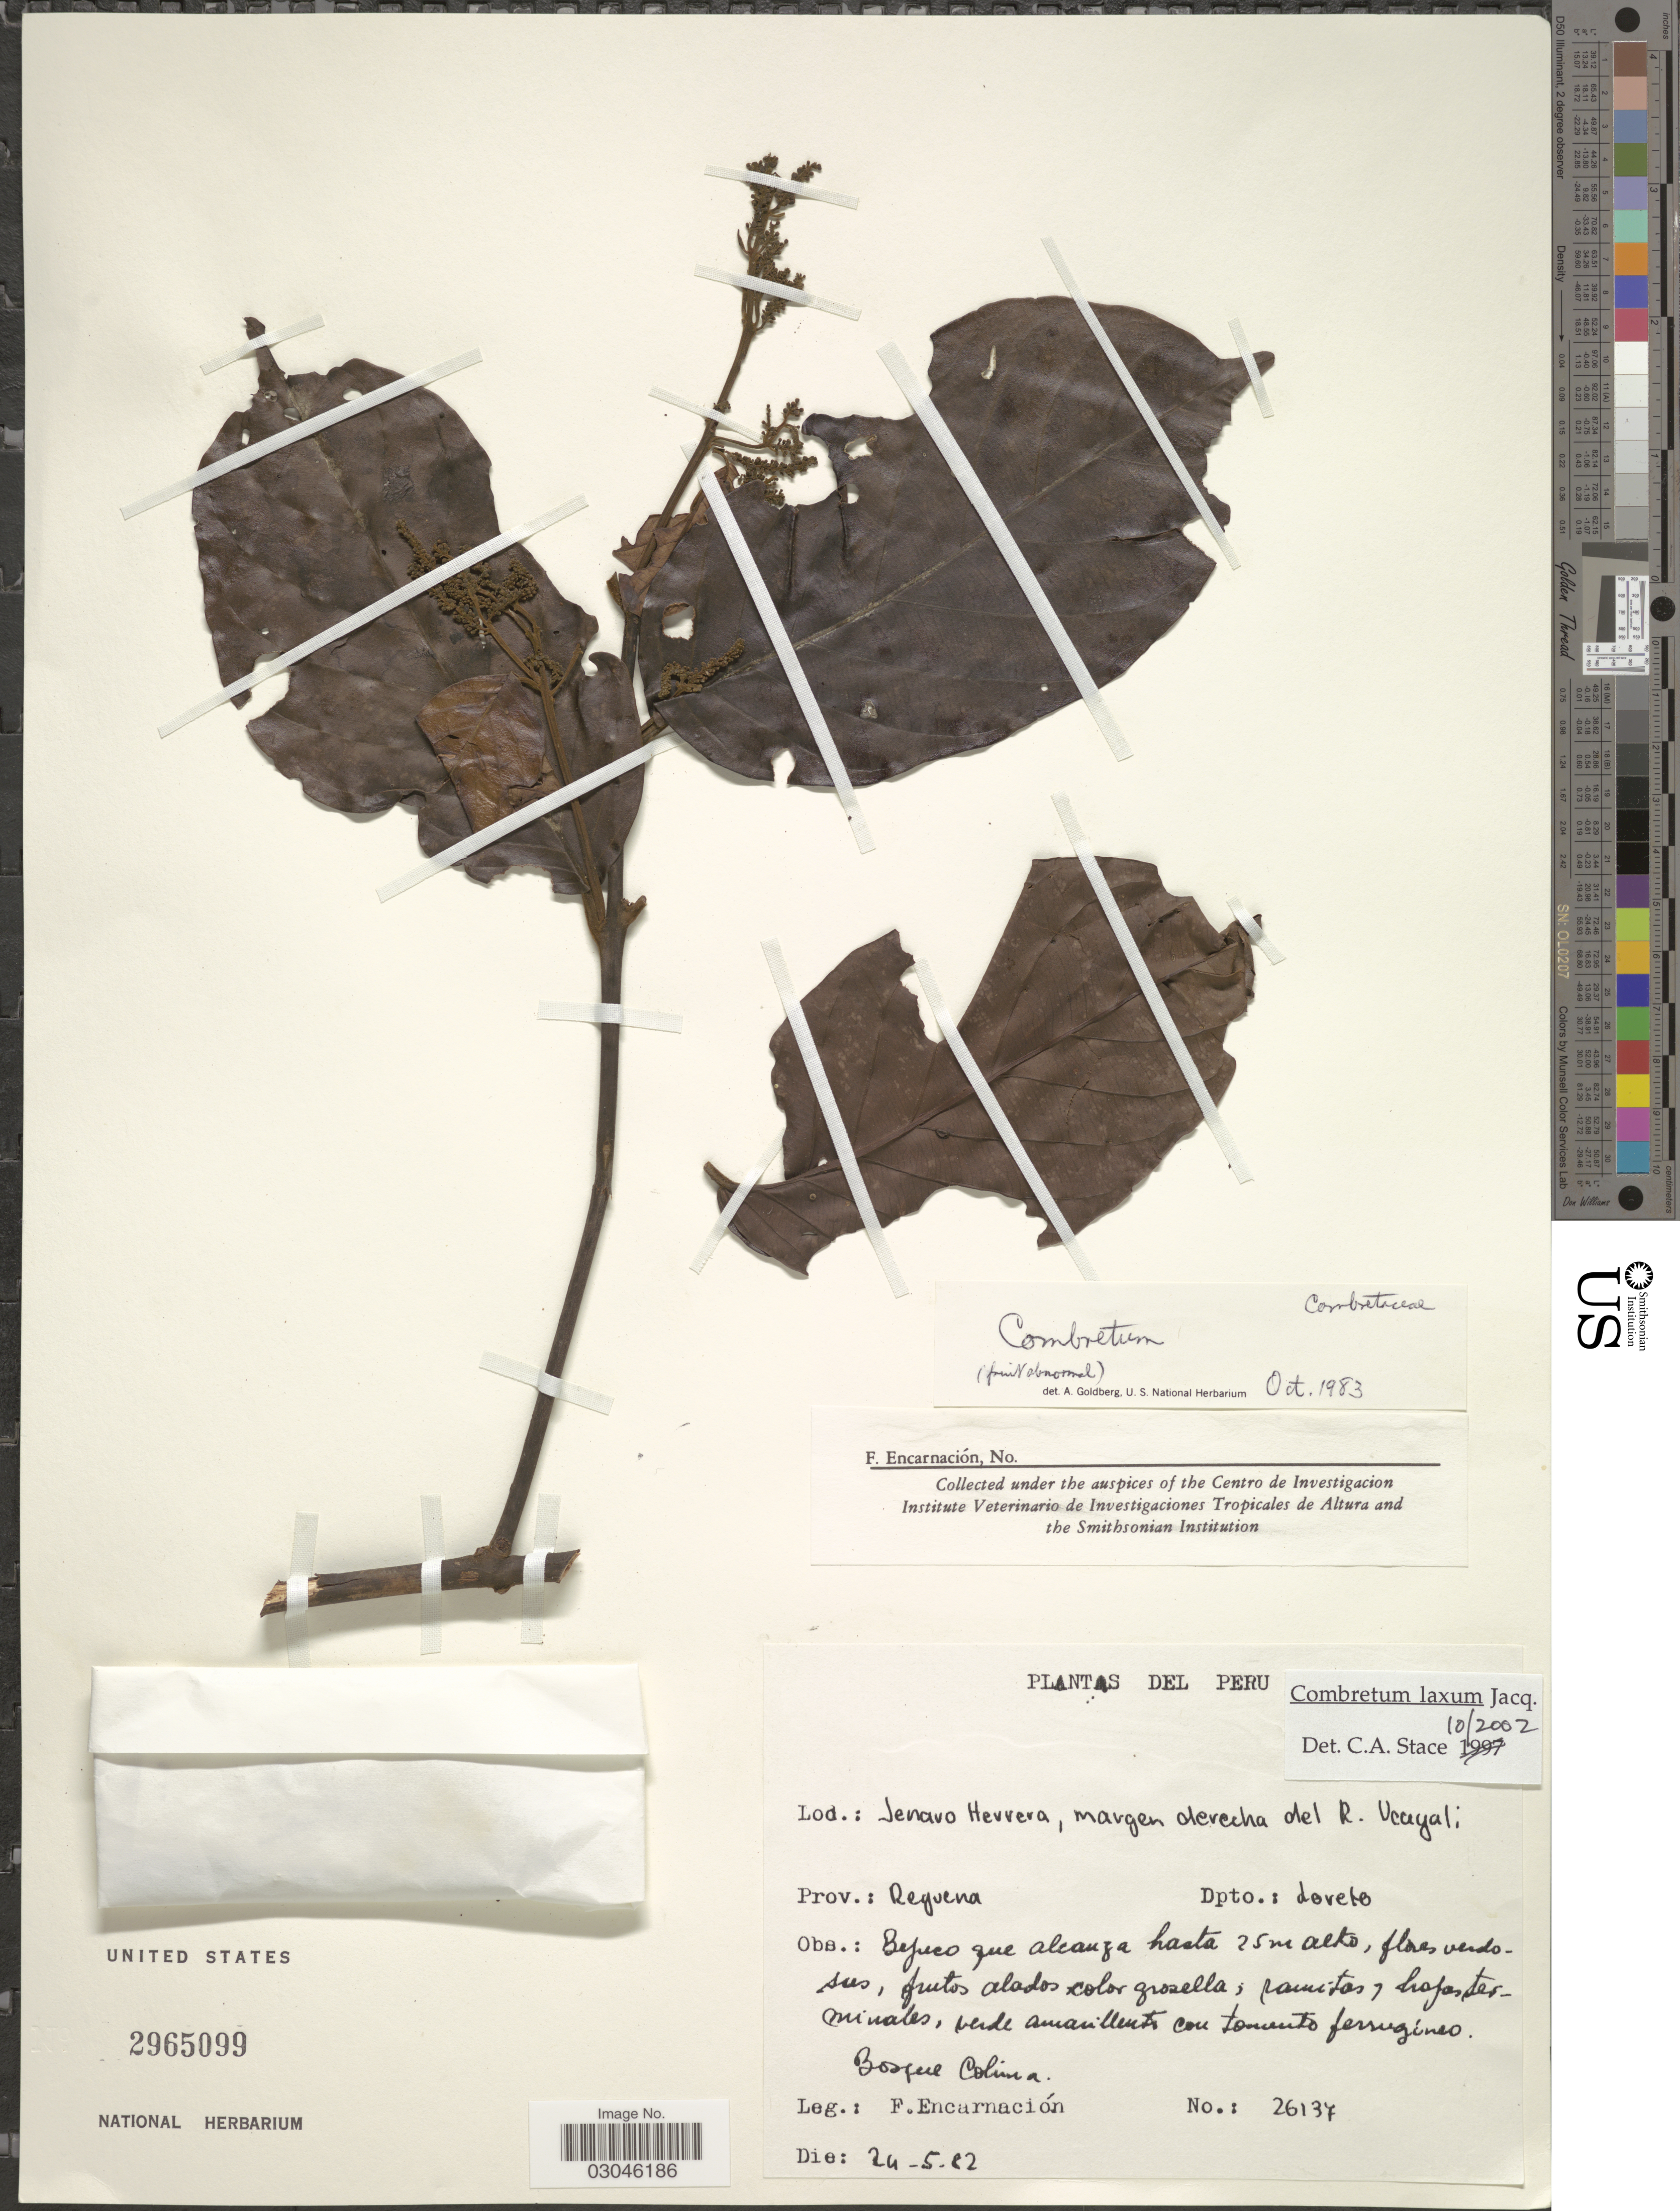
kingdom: Plantae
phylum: Tracheophyta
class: Magnoliopsida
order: Myrtales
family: Combretaceae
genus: Combretum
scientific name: Combretum laxum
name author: Jacq.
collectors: F. Encarnación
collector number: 26137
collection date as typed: Transcribed d/m/y: 24/5/82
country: Peru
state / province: Loreto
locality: Jenaro Herrera, margen derecha del R. Ucayali. Prov.: Requena. Dpto.: Loreto.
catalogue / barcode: US 2965099